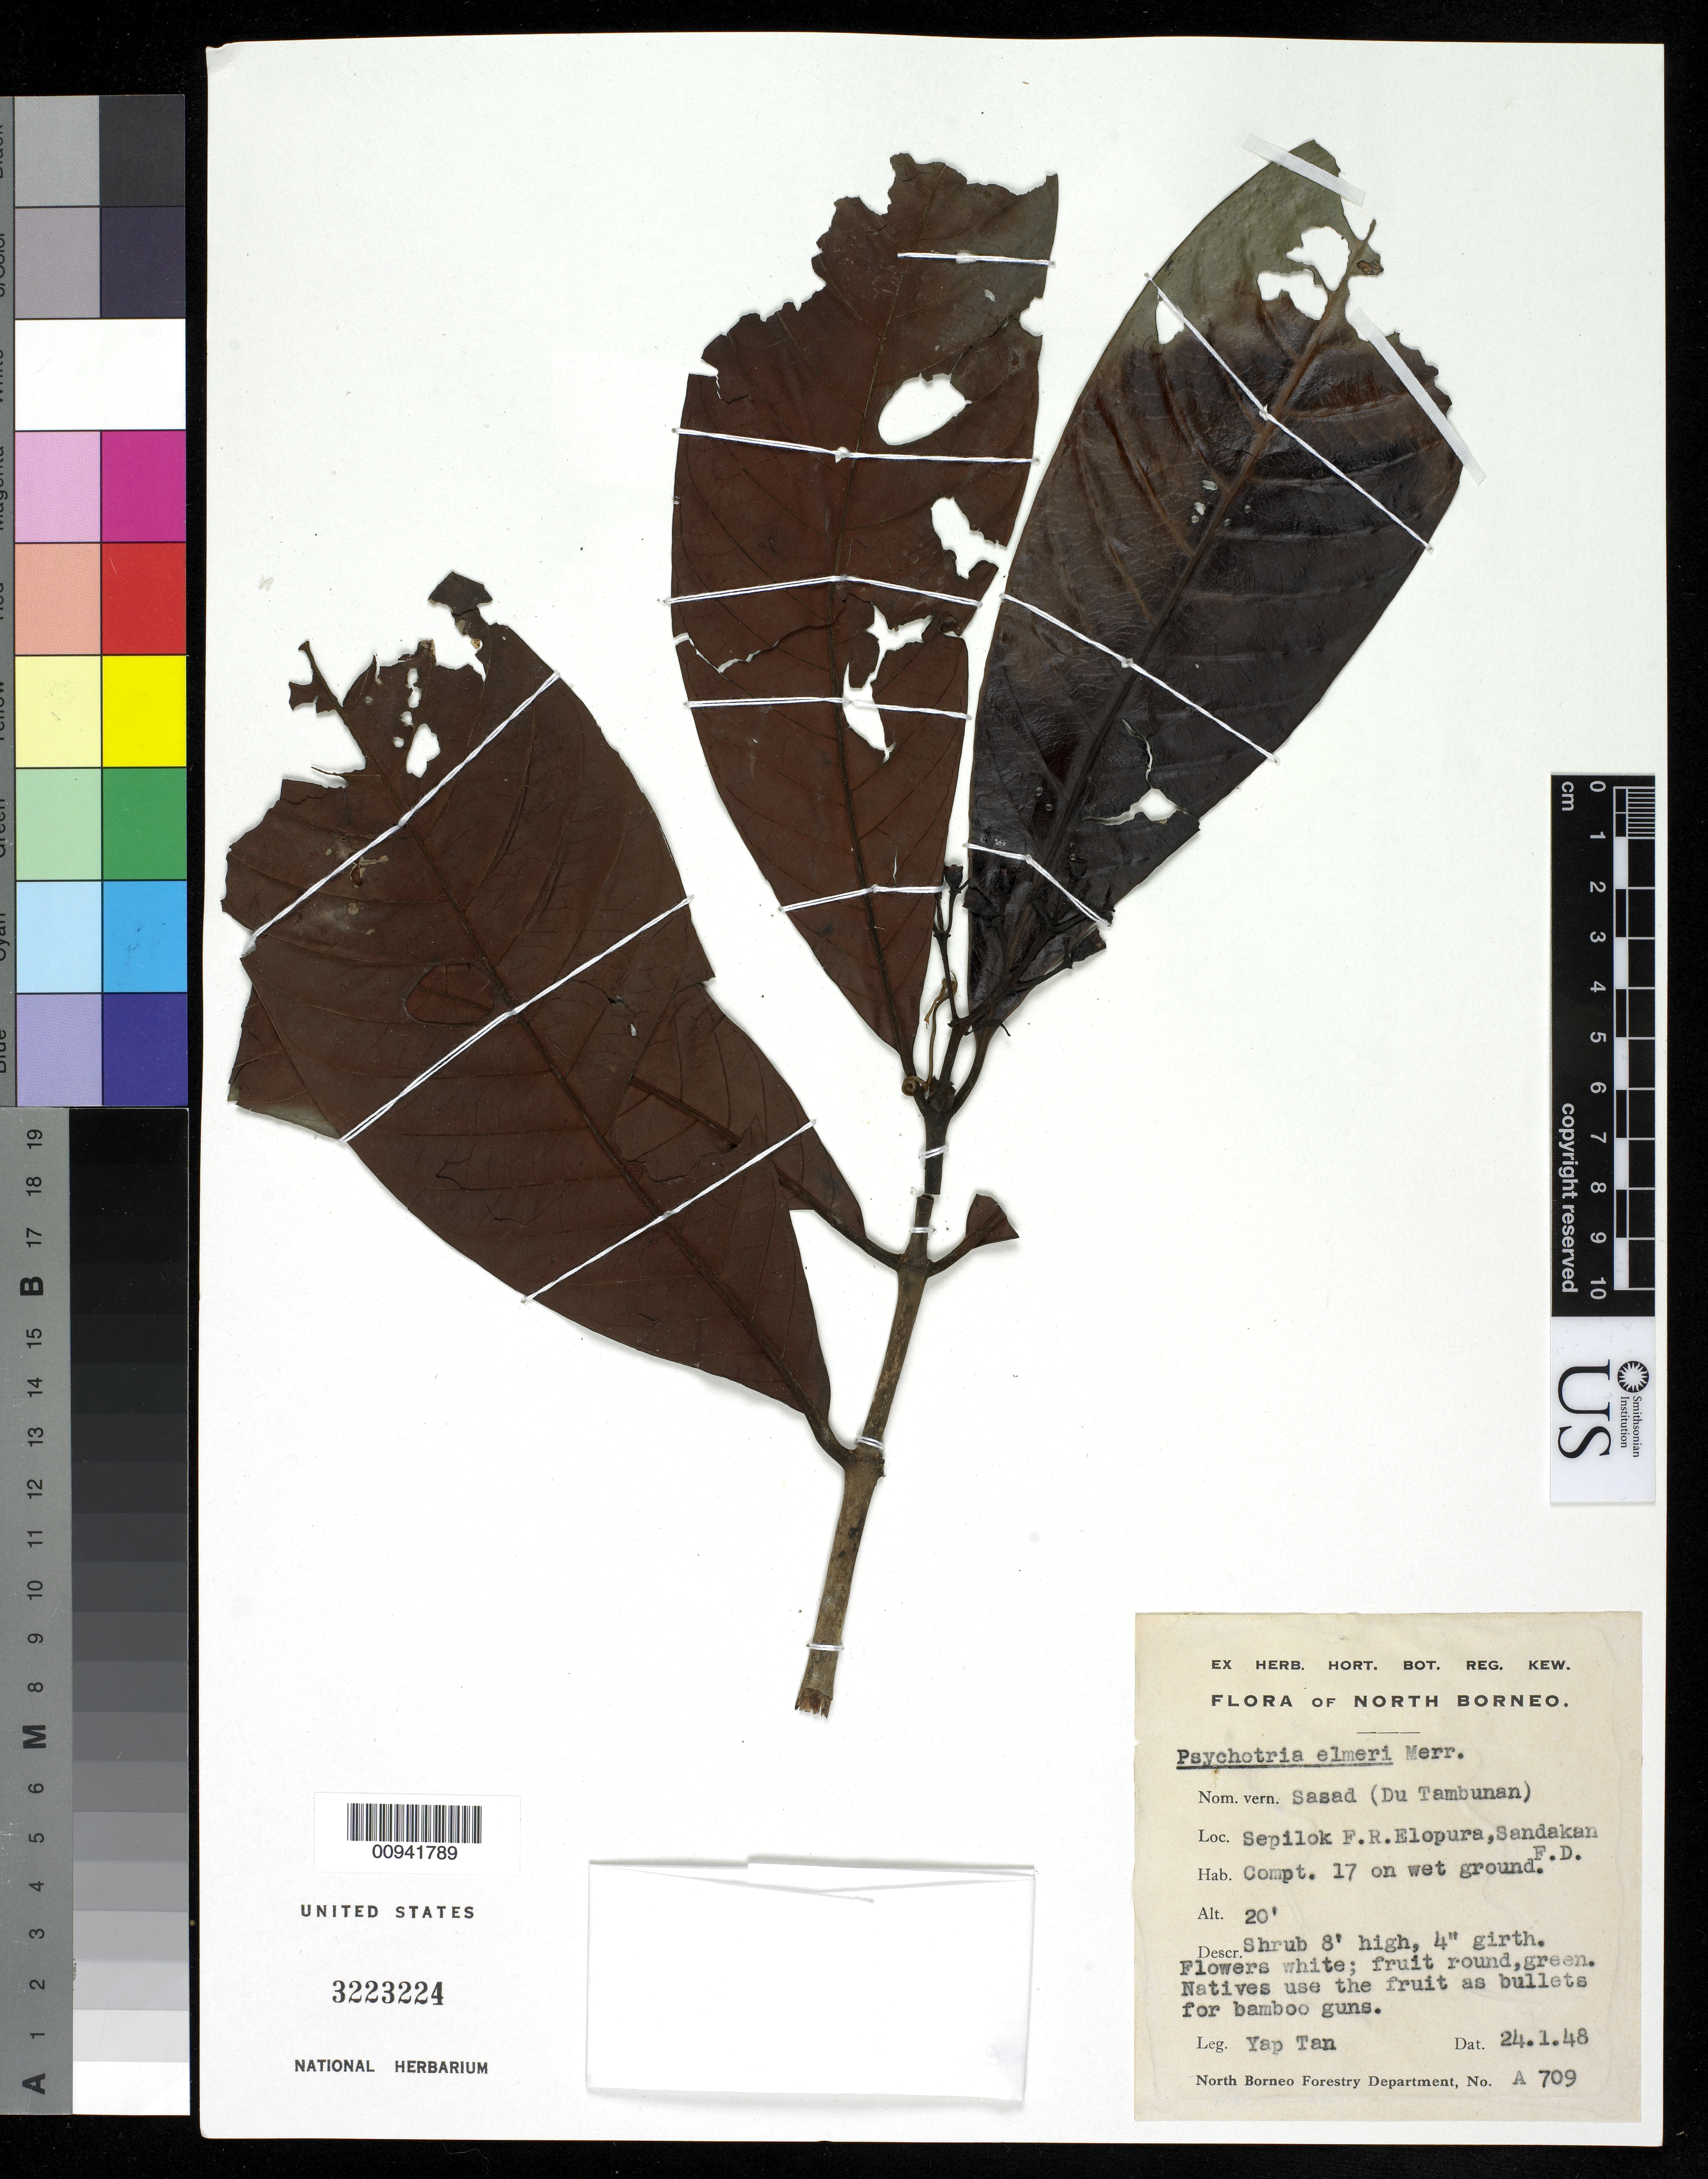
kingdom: Plantae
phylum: Tracheophyta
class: Magnoliopsida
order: Gentianales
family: Rubiaceae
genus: Psychotria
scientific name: Psychotria elmeri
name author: Merr.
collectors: A. Tan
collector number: A 709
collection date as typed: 24 Jan 1948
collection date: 1948-01-24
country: Malaysia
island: Borneo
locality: North Borneo; Sepilok F.R. Elopura, Sandakan F.D.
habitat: Compt. 17 on west ground.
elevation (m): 6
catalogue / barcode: US 3223224